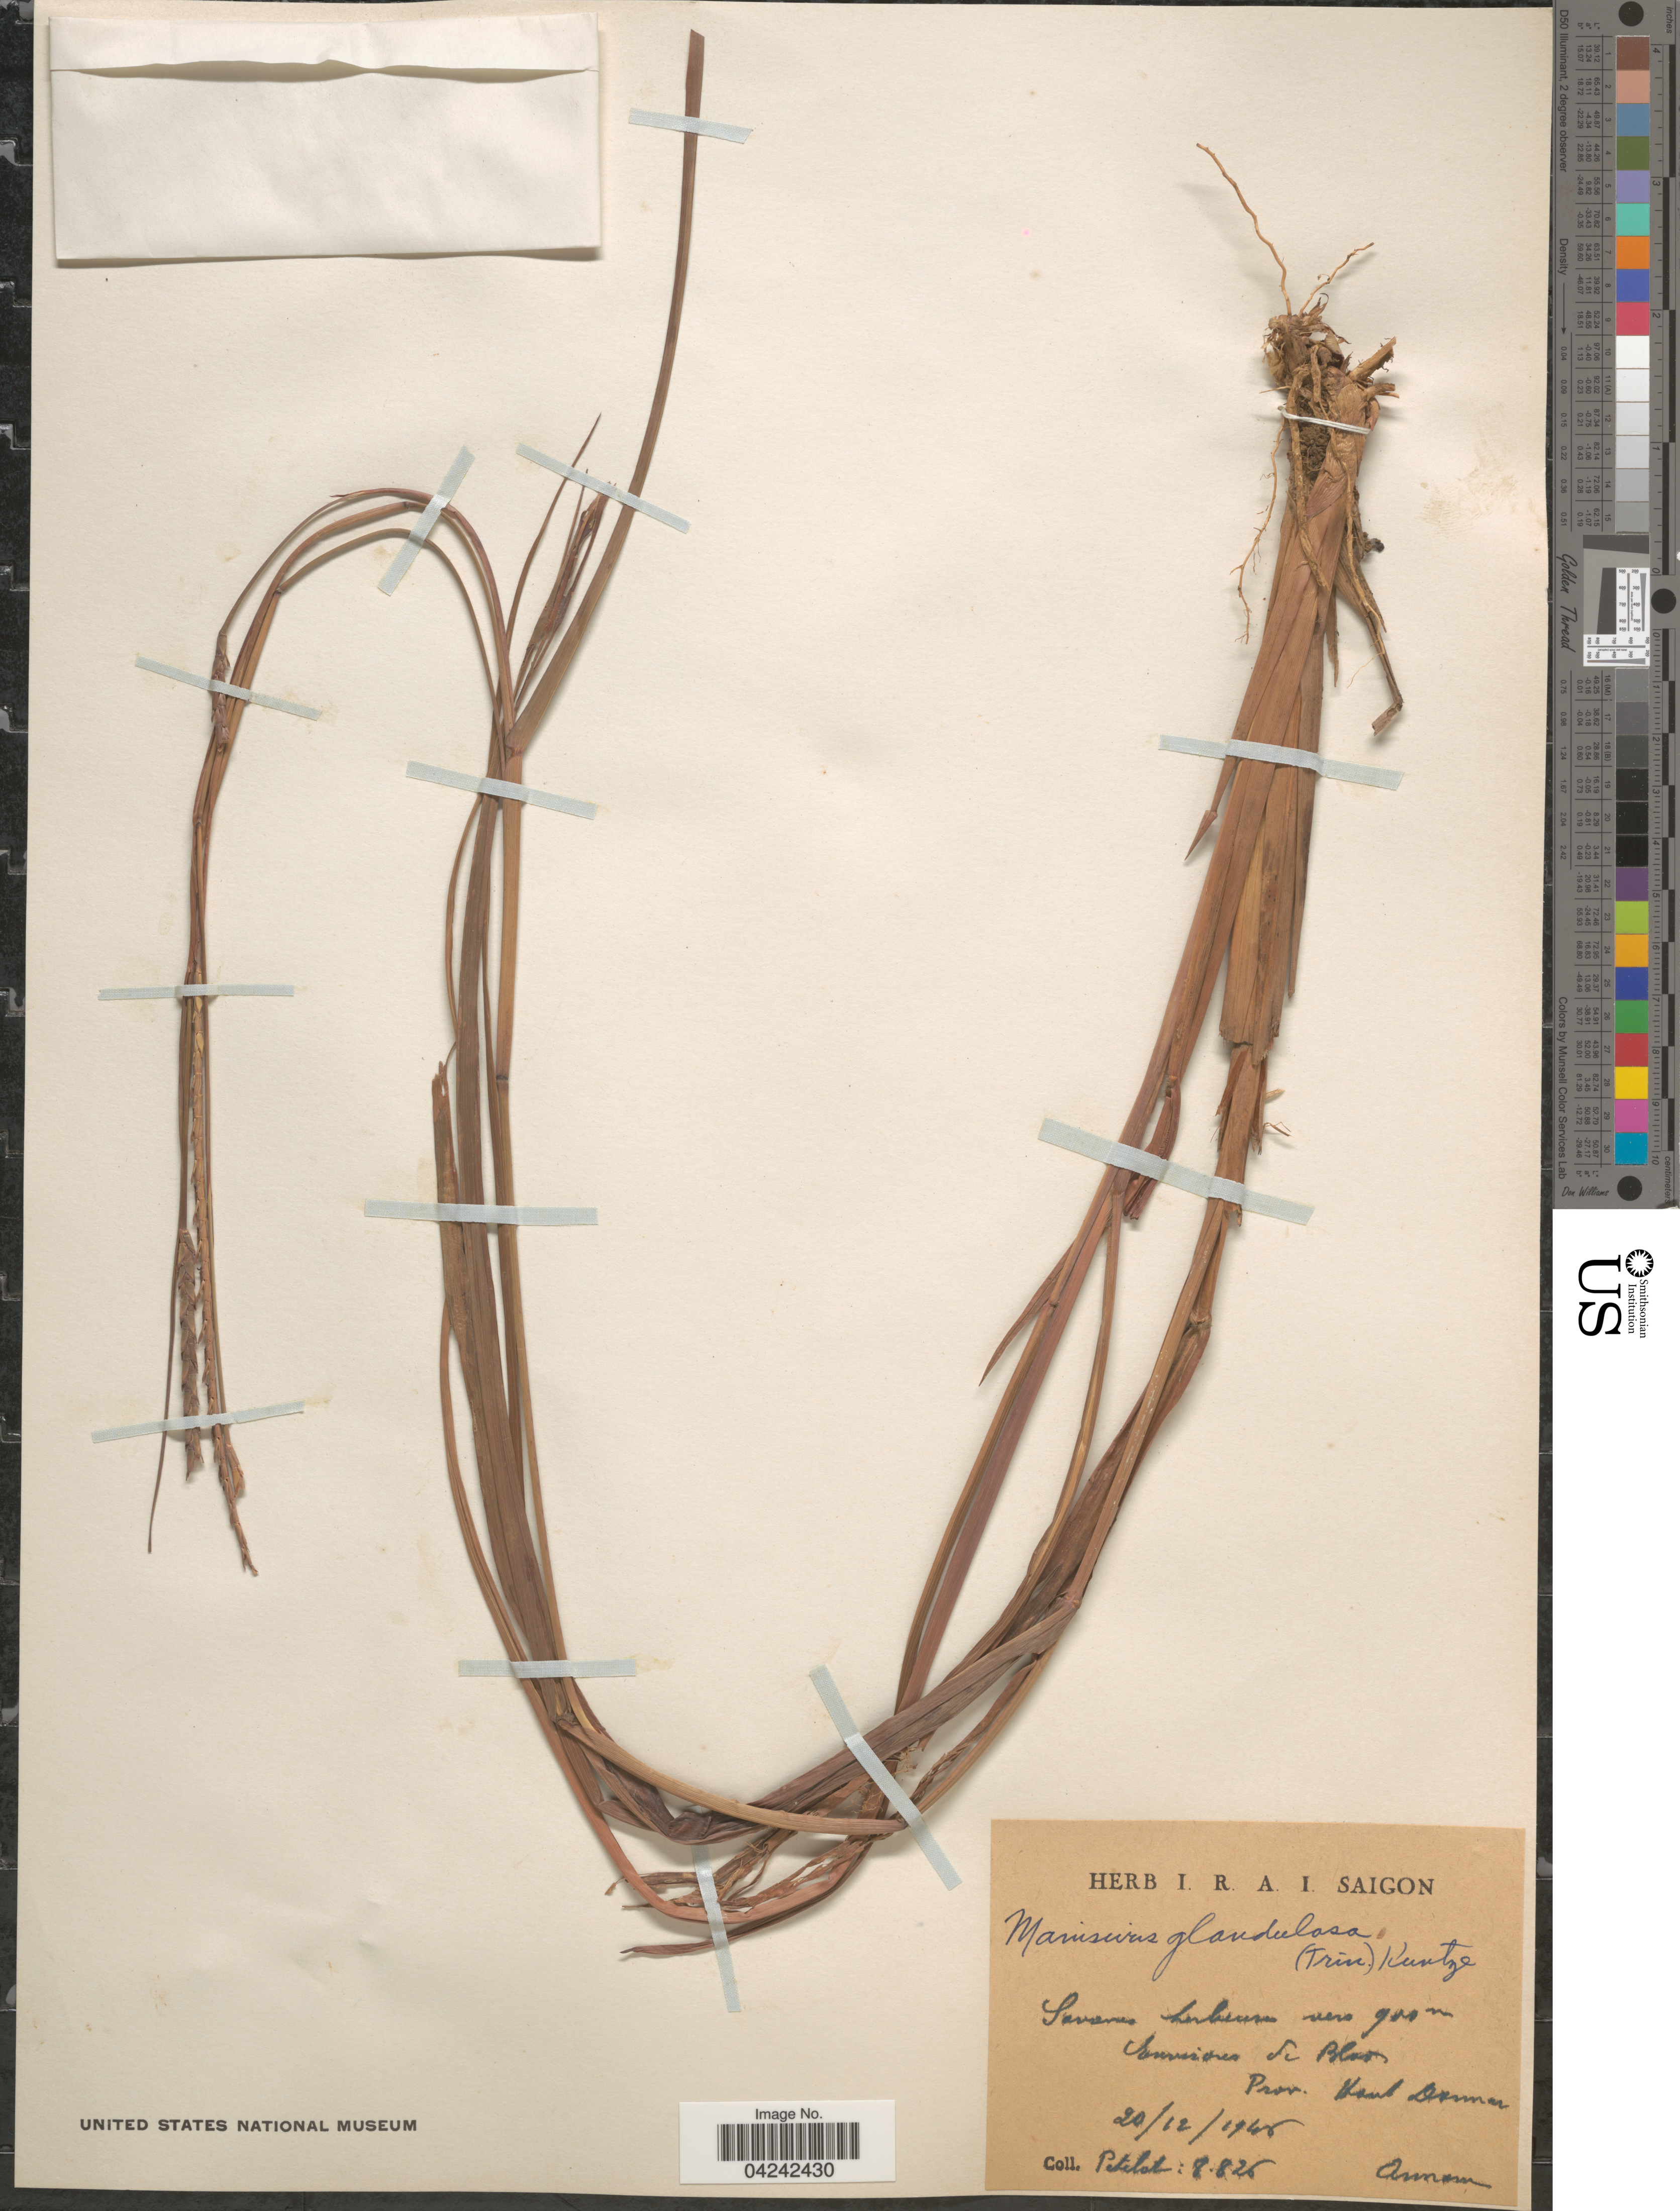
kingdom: Plantae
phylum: Tracheophyta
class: Liliopsida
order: Poales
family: Poaceae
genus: Rottboellia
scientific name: Rottboellia glandulosa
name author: Trin.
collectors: Pételot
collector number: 8826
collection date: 1948-12-20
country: Vietnam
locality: Environs de Blao. Prov. Haut Donnai. Annam.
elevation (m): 900